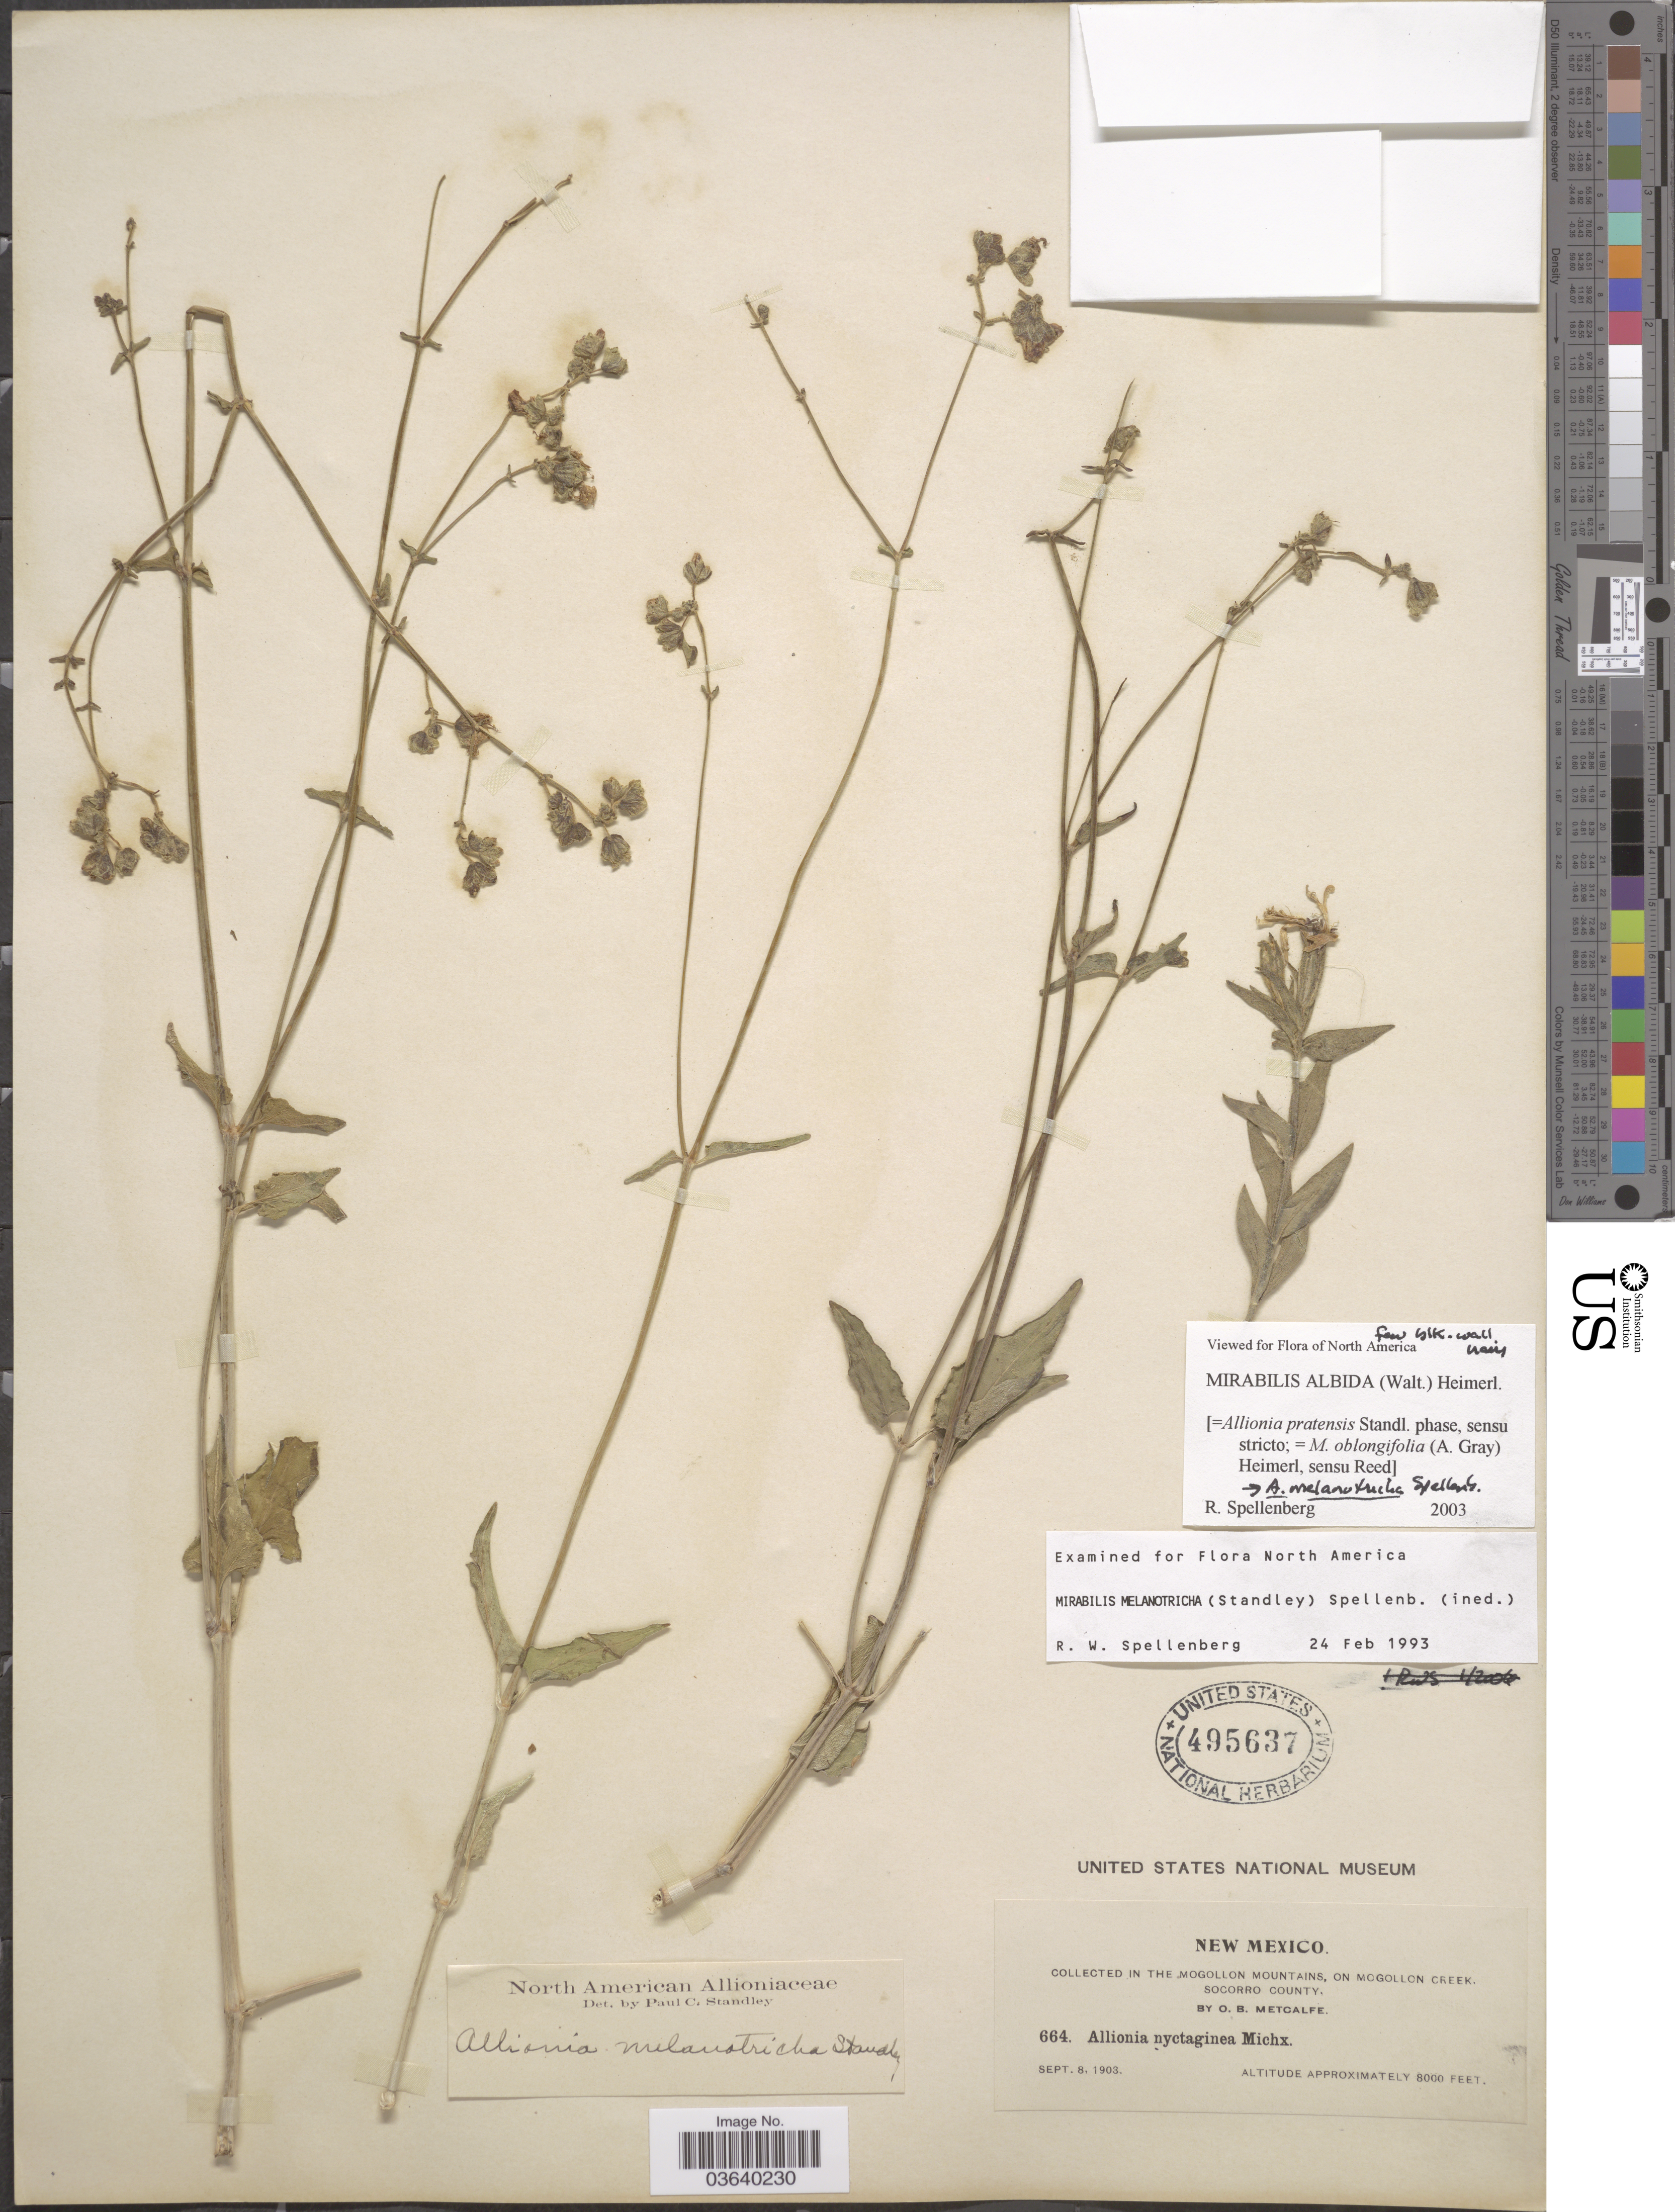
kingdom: Plantae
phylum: Tracheophyta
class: Magnoliopsida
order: Caryophyllales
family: Nyctaginaceae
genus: Mirabilis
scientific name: Mirabilis albida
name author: (Walter) Heimerl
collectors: O. B. Metcalfe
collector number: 664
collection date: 1903-09-08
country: United States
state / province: New Mexico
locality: In the Mogollon Mountains, On Mogollon Creek, Socorro County.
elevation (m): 2438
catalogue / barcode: US 495637